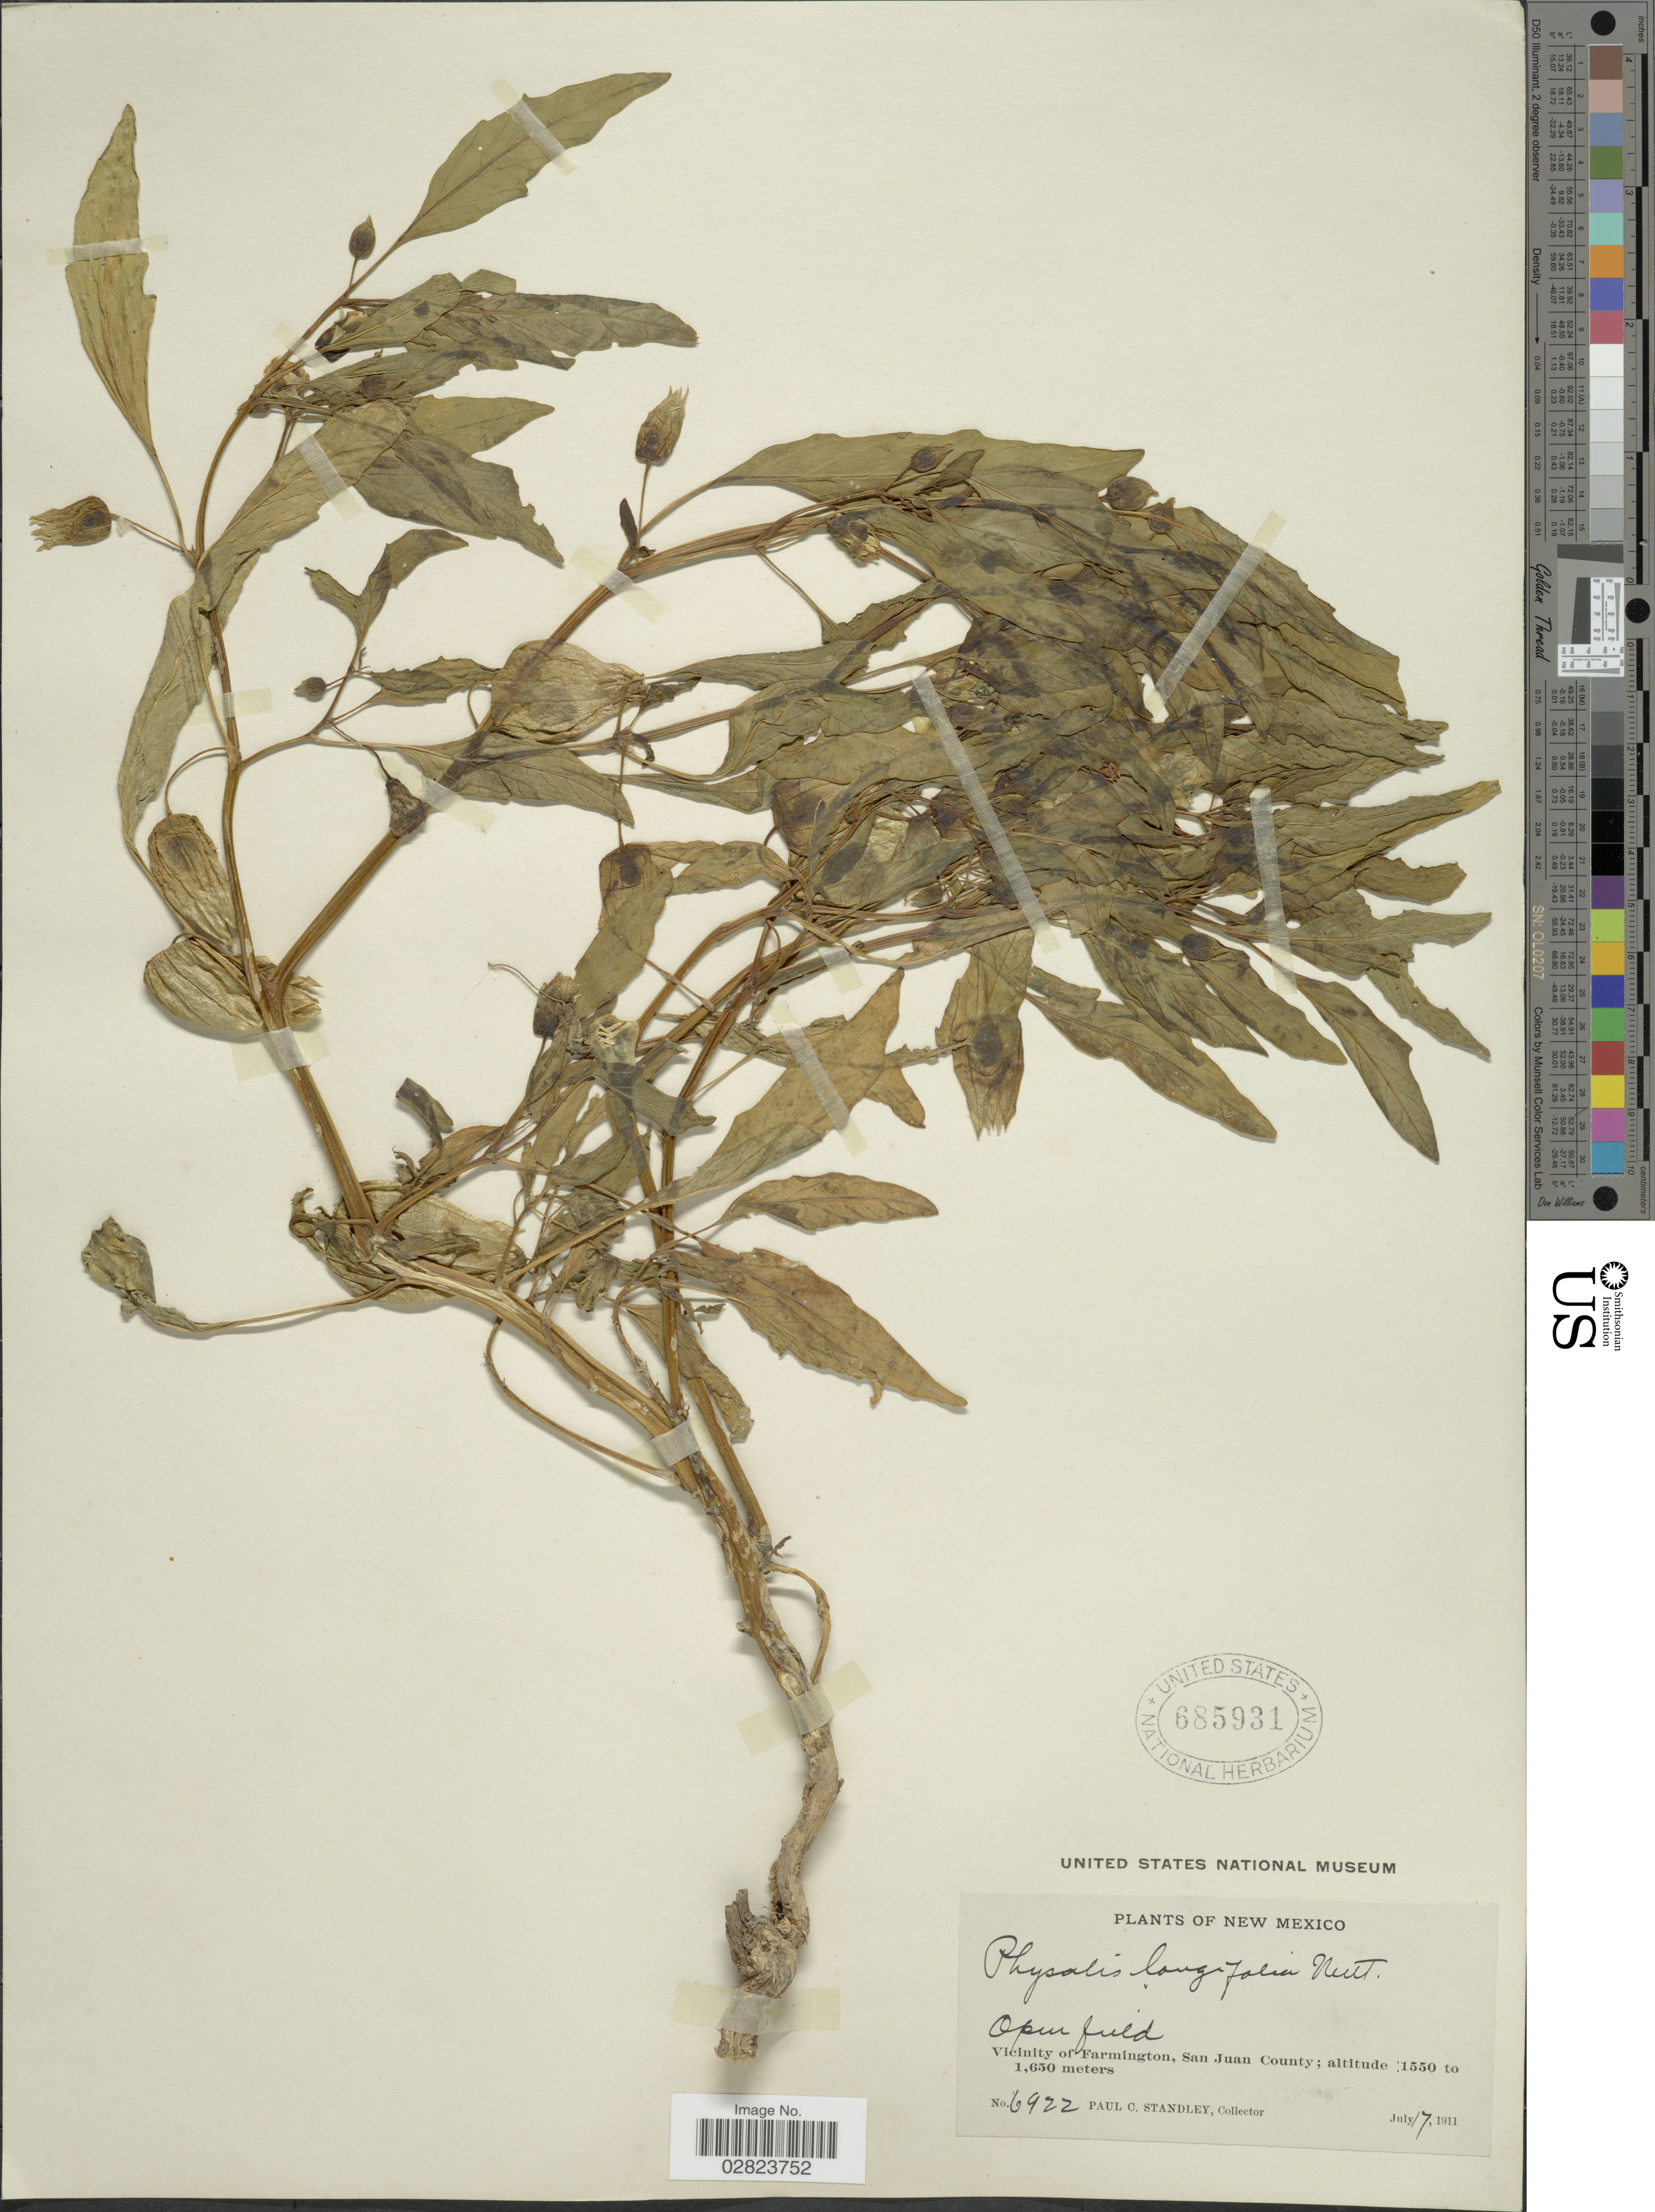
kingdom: Plantae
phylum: Tracheophyta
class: Magnoliopsida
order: Solanales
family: Solanaceae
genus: Physalis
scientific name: Physalis longifolia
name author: Nutt.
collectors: P. C. Standley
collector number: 6922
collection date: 1911-07-17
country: United States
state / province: New Mexico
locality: Vicinity of Farmington, San Juan County.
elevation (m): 1550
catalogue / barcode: US 685931